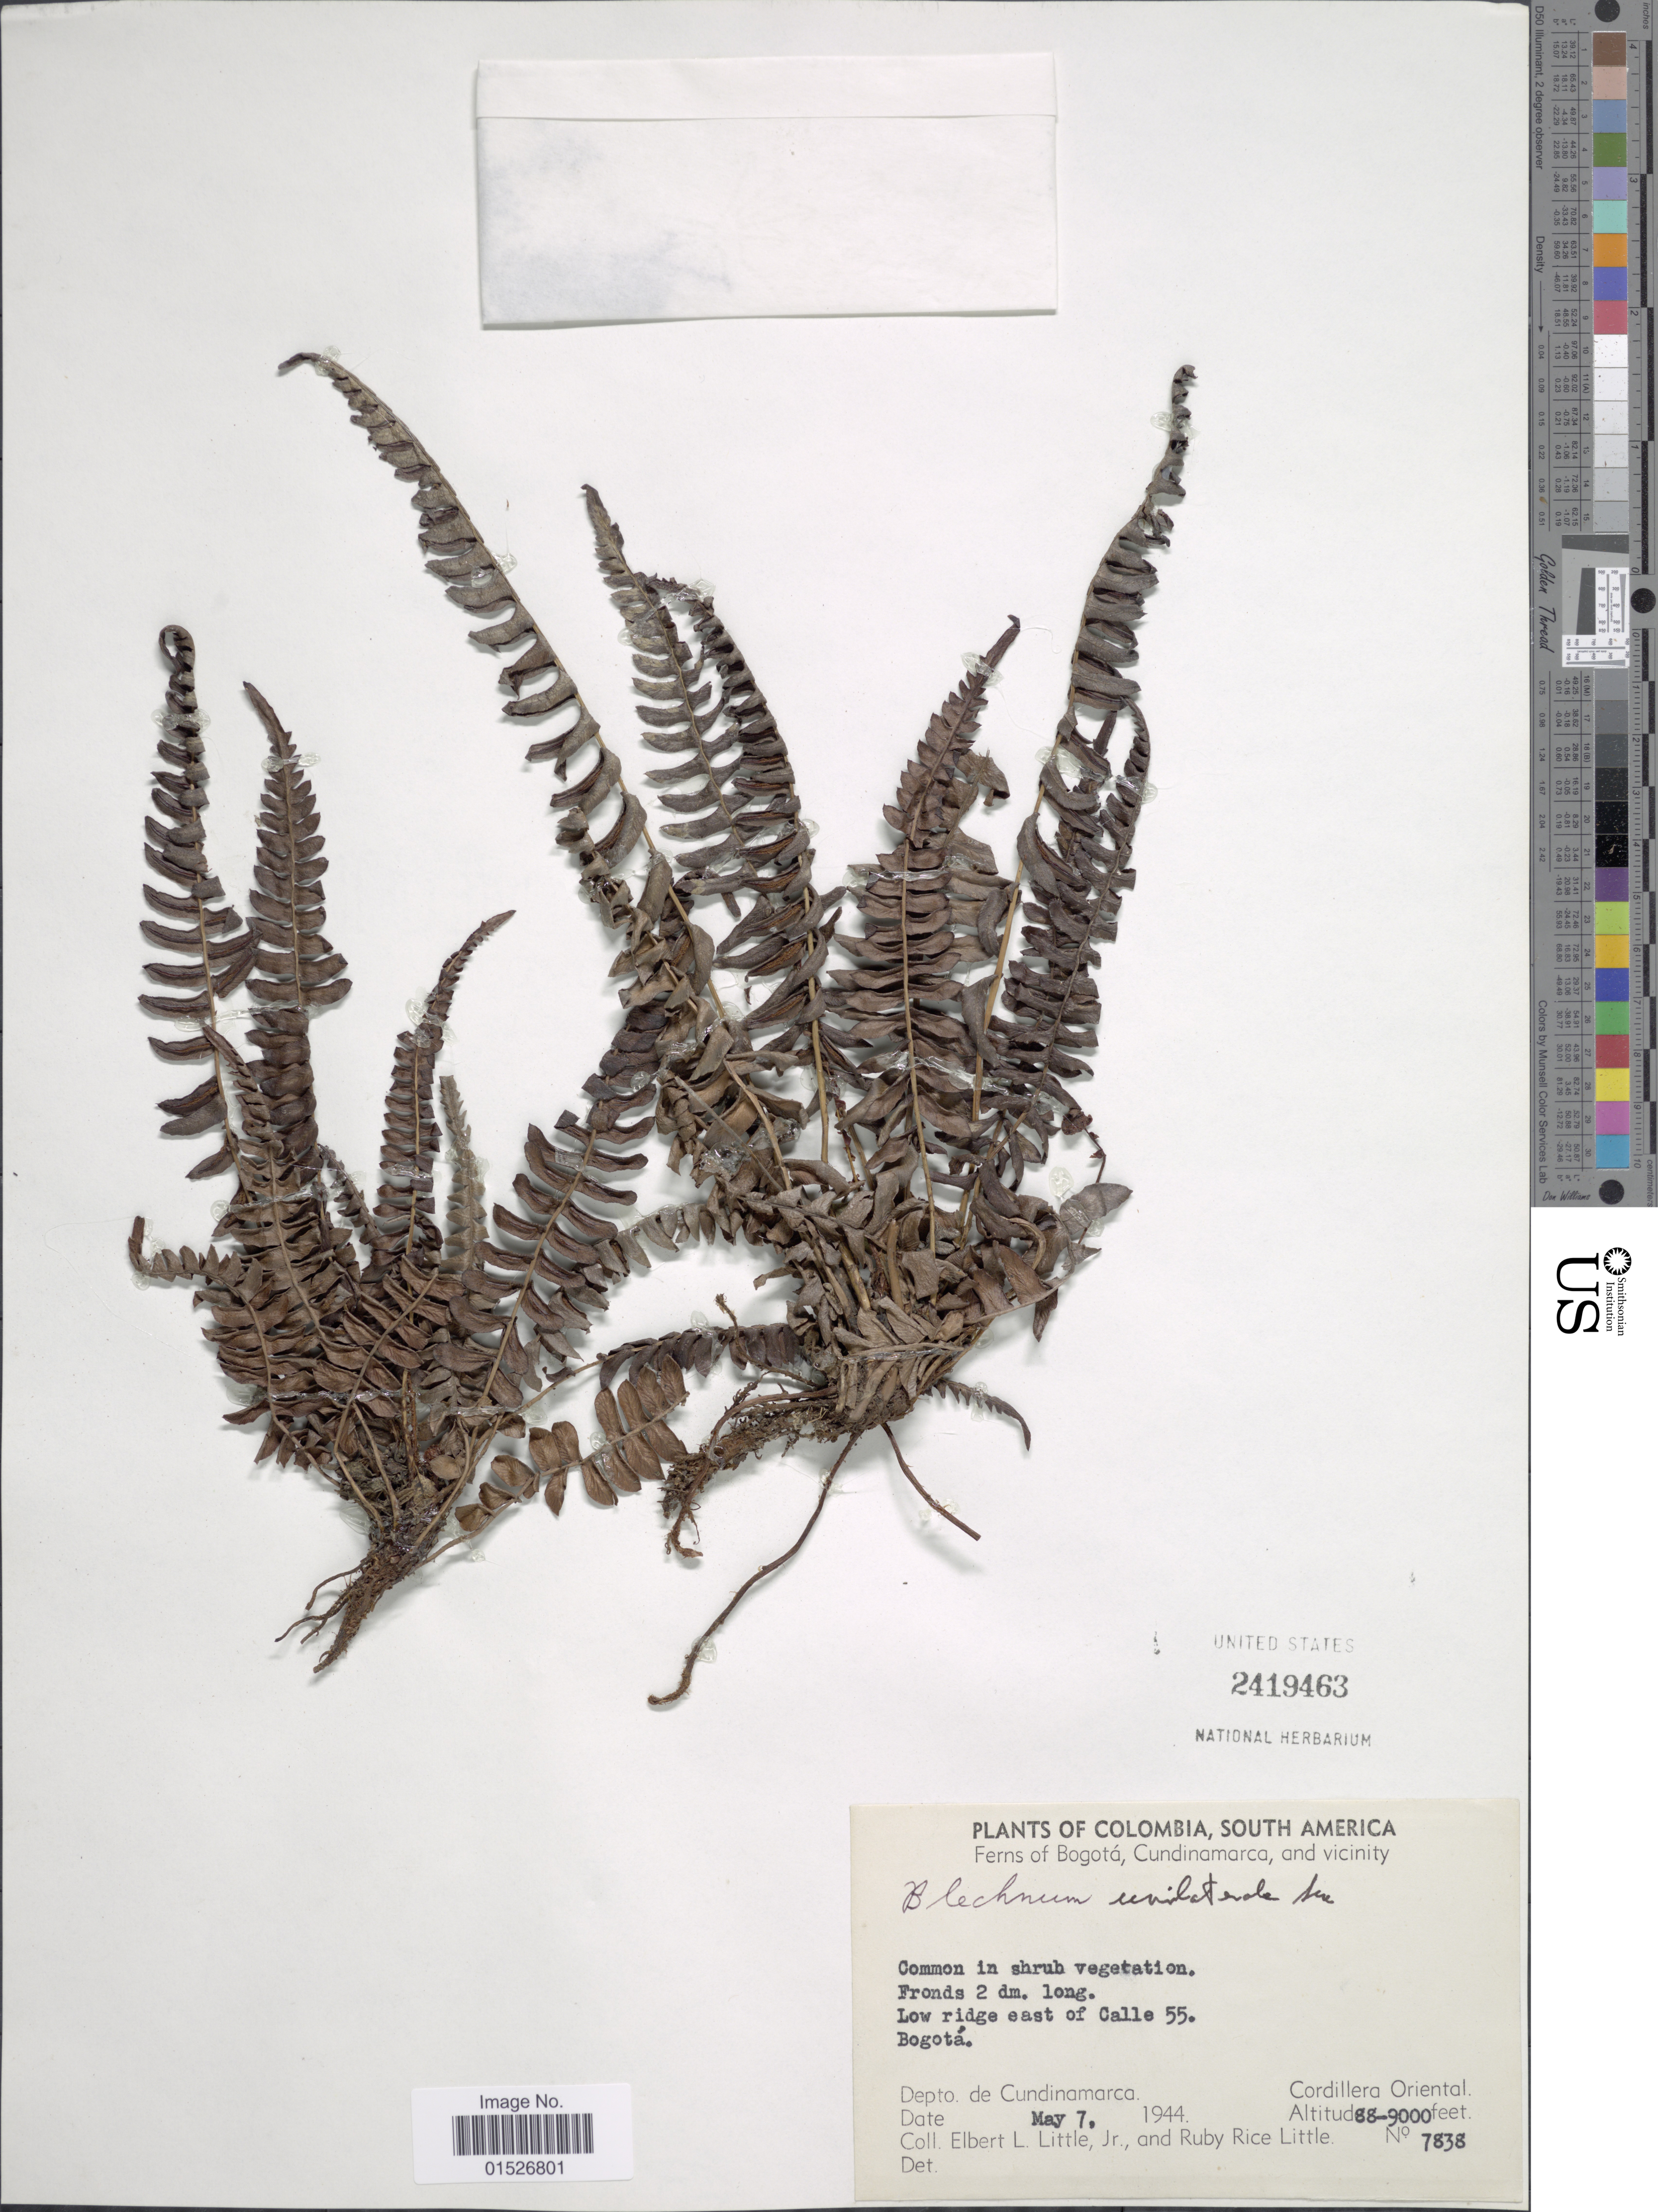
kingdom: Plantae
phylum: Tracheophyta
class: Polypodiopsida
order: Polypodiales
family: Blechnaceae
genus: Blechnum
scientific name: Blechnum polypodioides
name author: Raddi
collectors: E. L. Little & R. R. Little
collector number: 7838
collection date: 1944-05-07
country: Colombia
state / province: Cundinamarca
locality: Ferns of Bogota, Cundinamarca, and vicinity. Bogota. Depto. de Cundinamarca, Cordillera Oriental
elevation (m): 27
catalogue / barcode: US 2419463